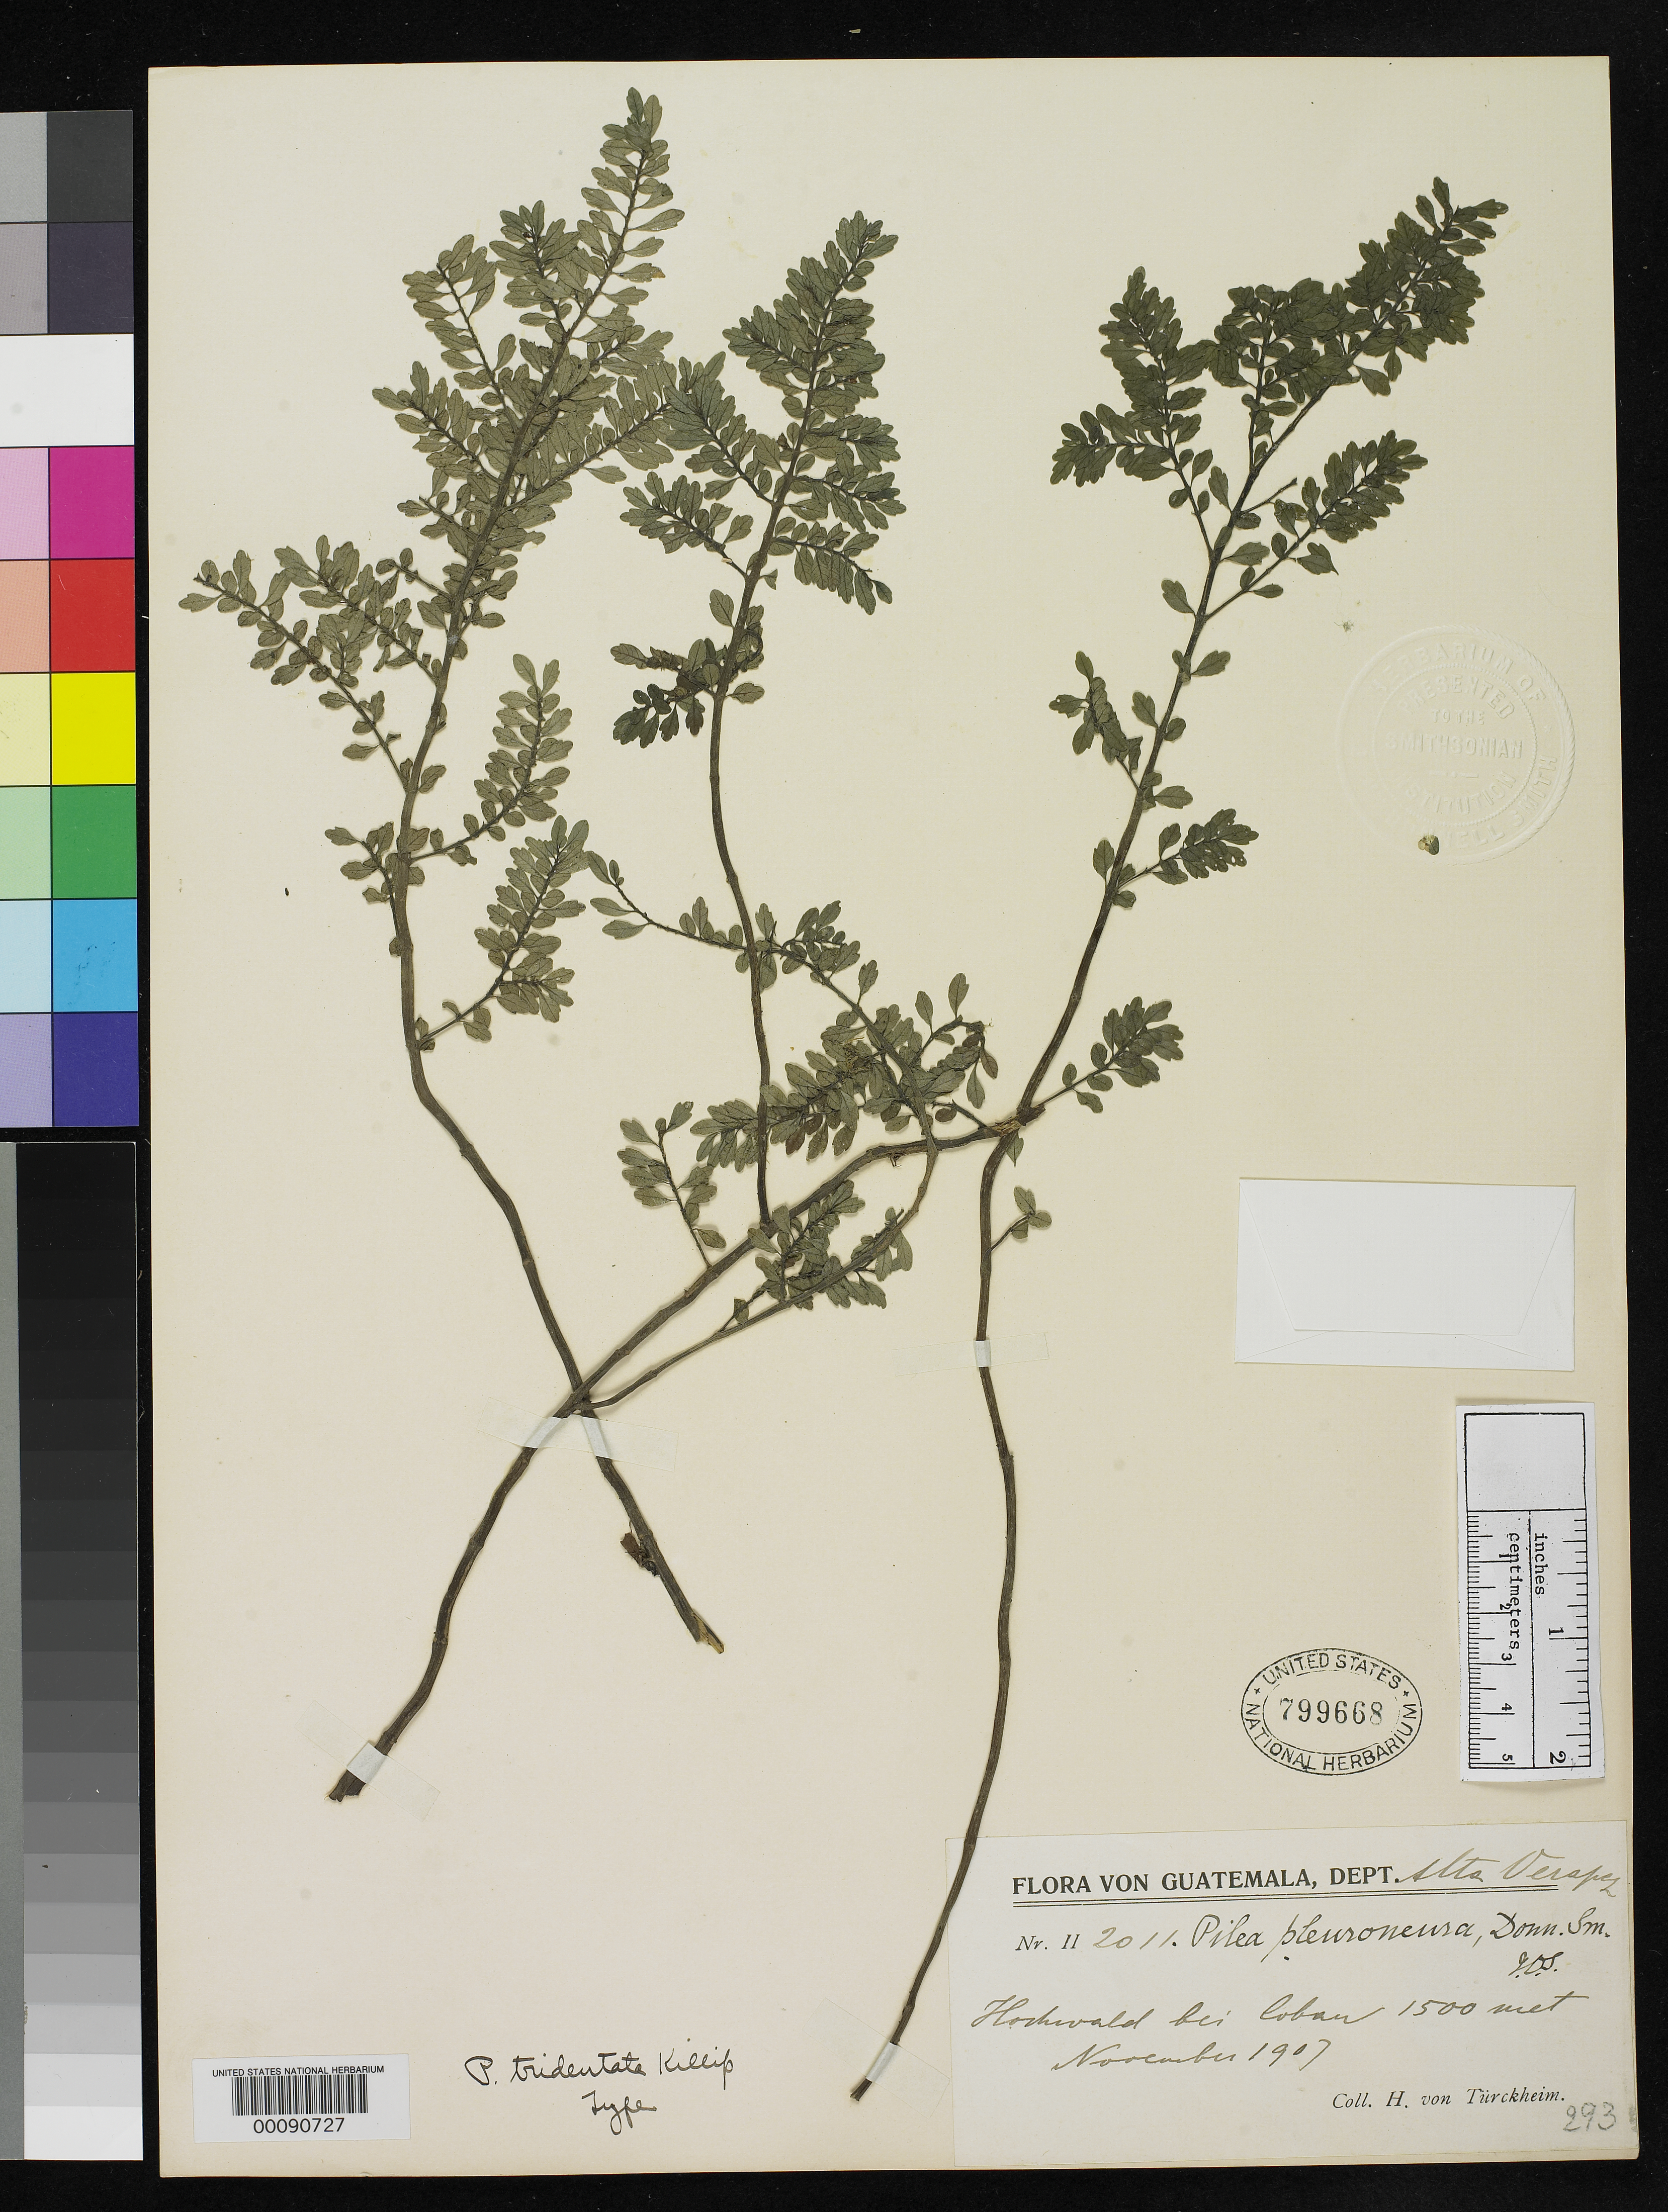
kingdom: Plantae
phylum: Tracheophyta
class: Magnoliopsida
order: Rosales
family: Urticaceae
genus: Pilea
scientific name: Pilea tridentata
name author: Killip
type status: Isotype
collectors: H. von Türckheim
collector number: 2011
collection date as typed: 07 Nov 1907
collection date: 1907-11-07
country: Guatemala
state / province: Alta Verapaz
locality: Near Cobán.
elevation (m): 1500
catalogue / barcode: US 799668